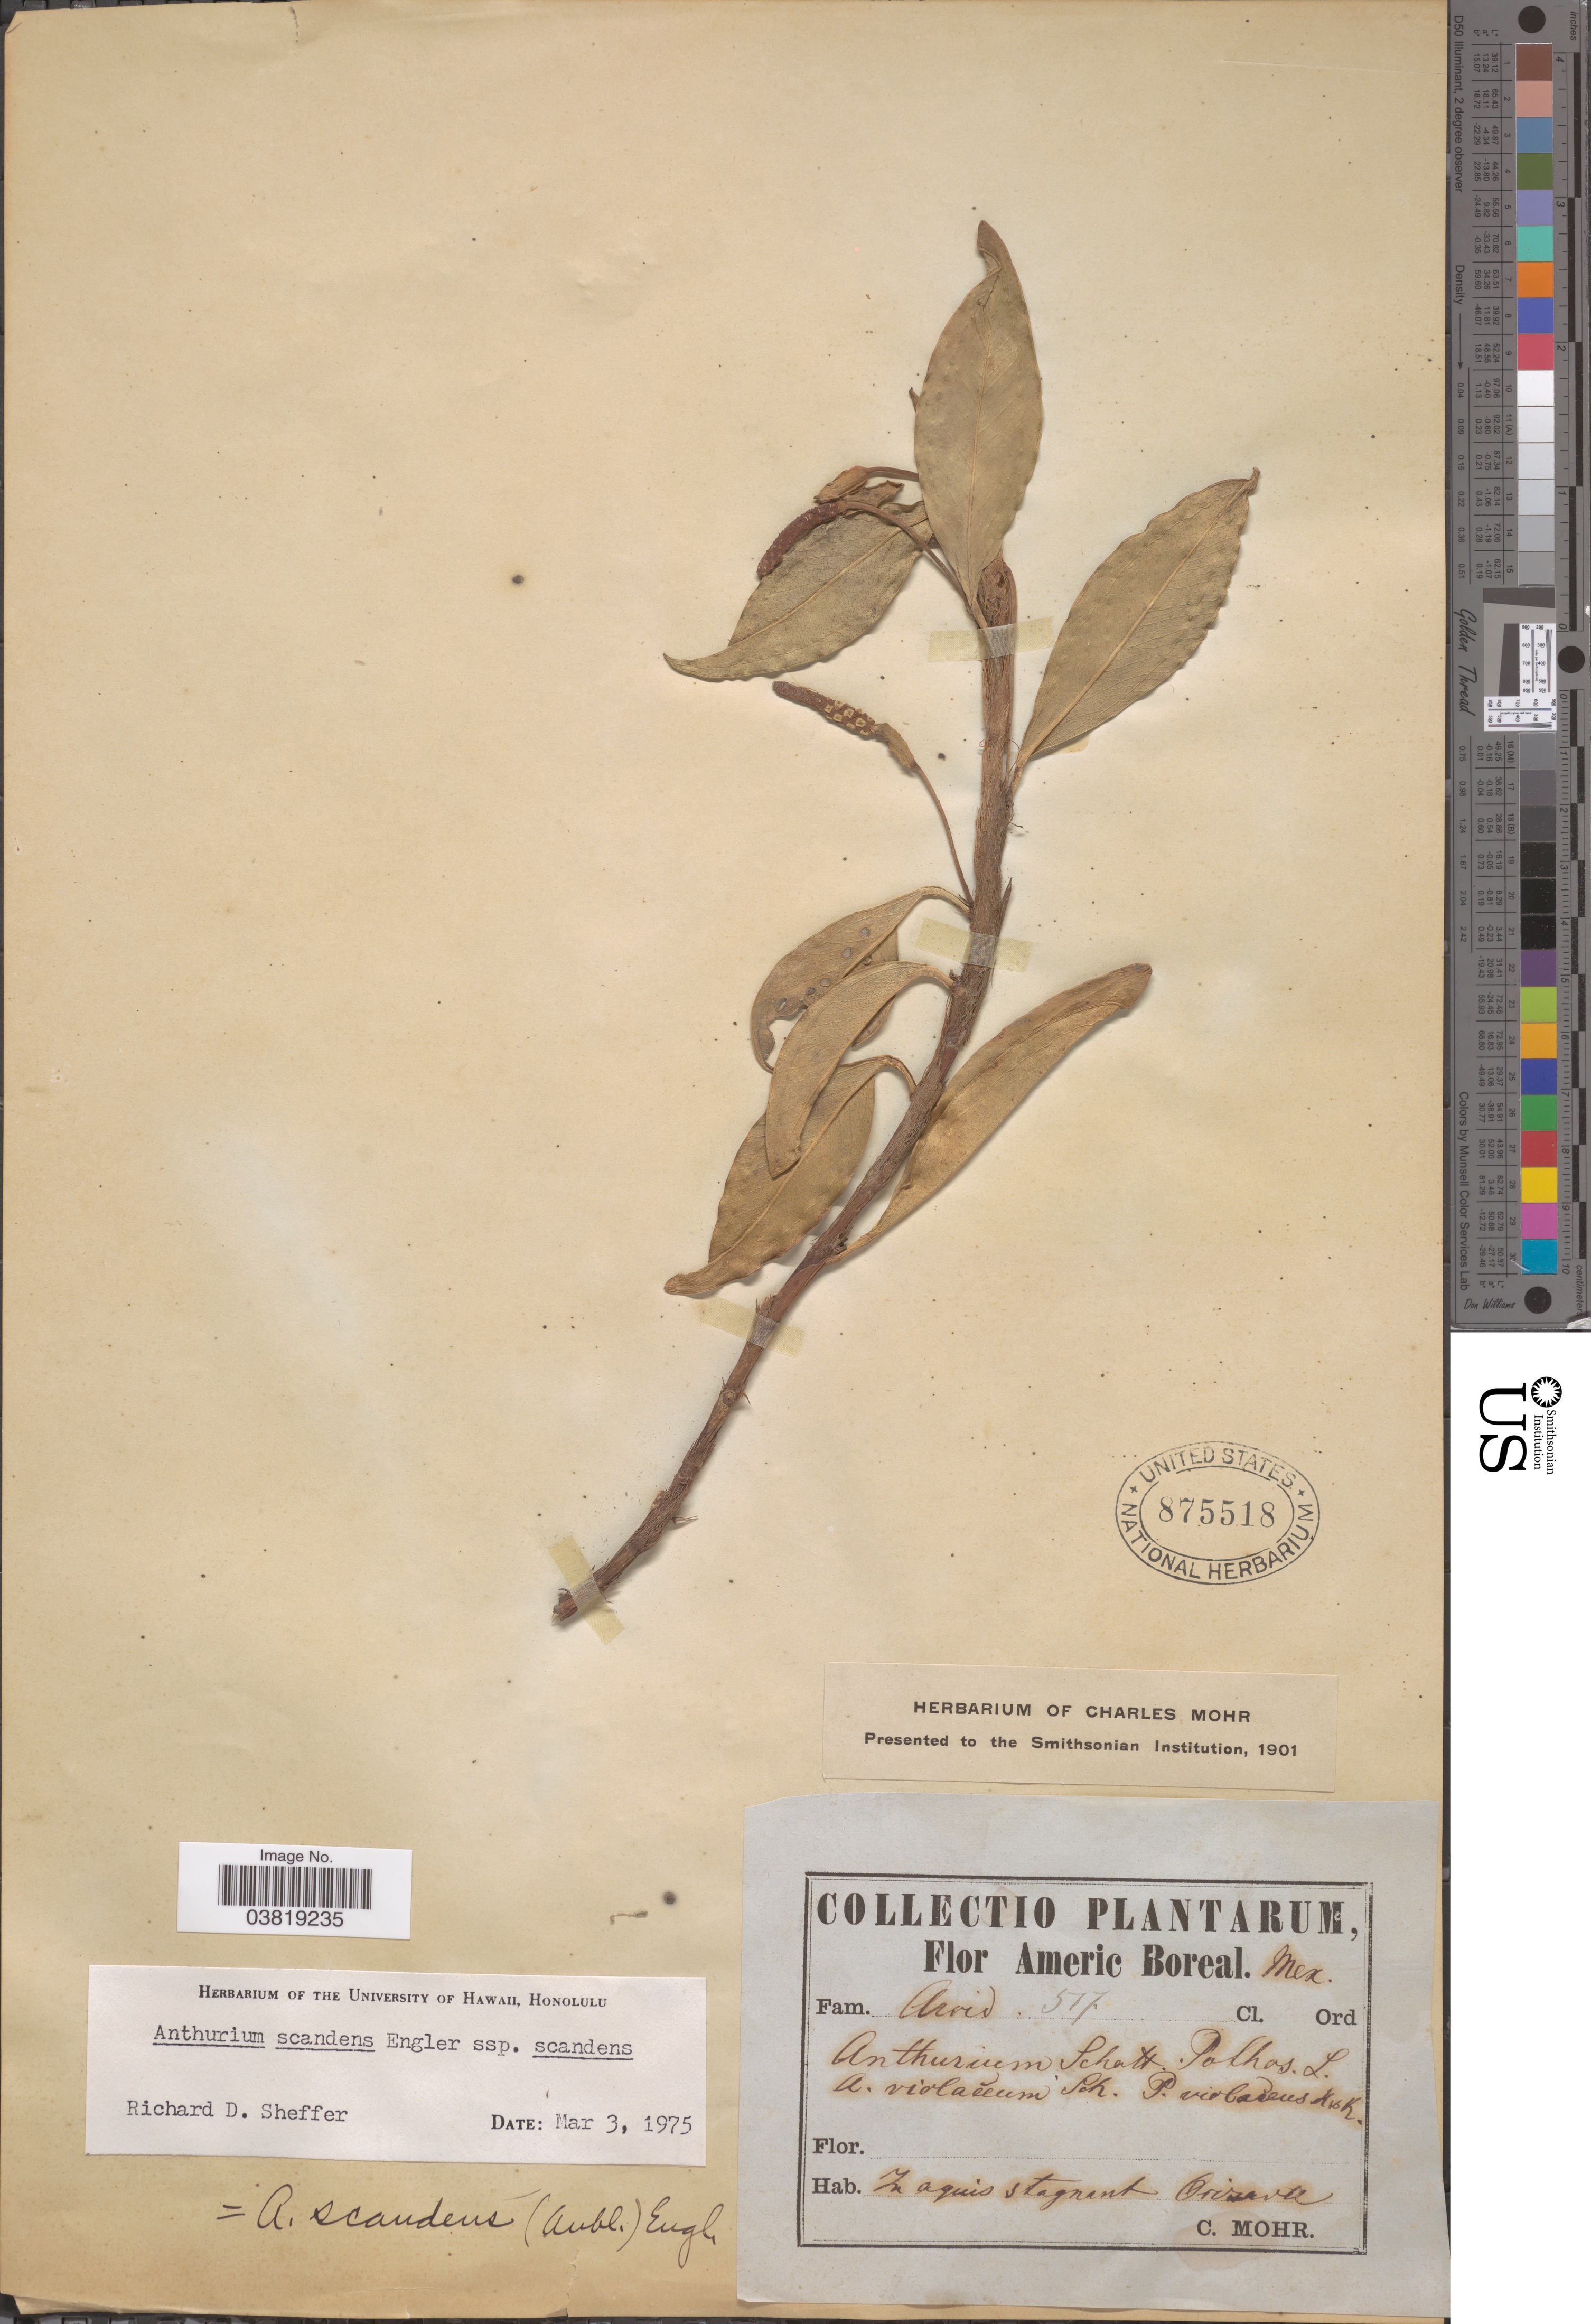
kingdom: Plantae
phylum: Tracheophyta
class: Liliopsida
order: Alismatales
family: Araceae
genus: Anthurium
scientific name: Anthurium scandens var. scandens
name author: (Aubl.) Engl.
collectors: Mohr, C. T. (herbarium)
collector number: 517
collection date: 1901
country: Mexico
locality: Americ Boreal. Cl. Ord. Orizava.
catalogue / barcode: US 875518